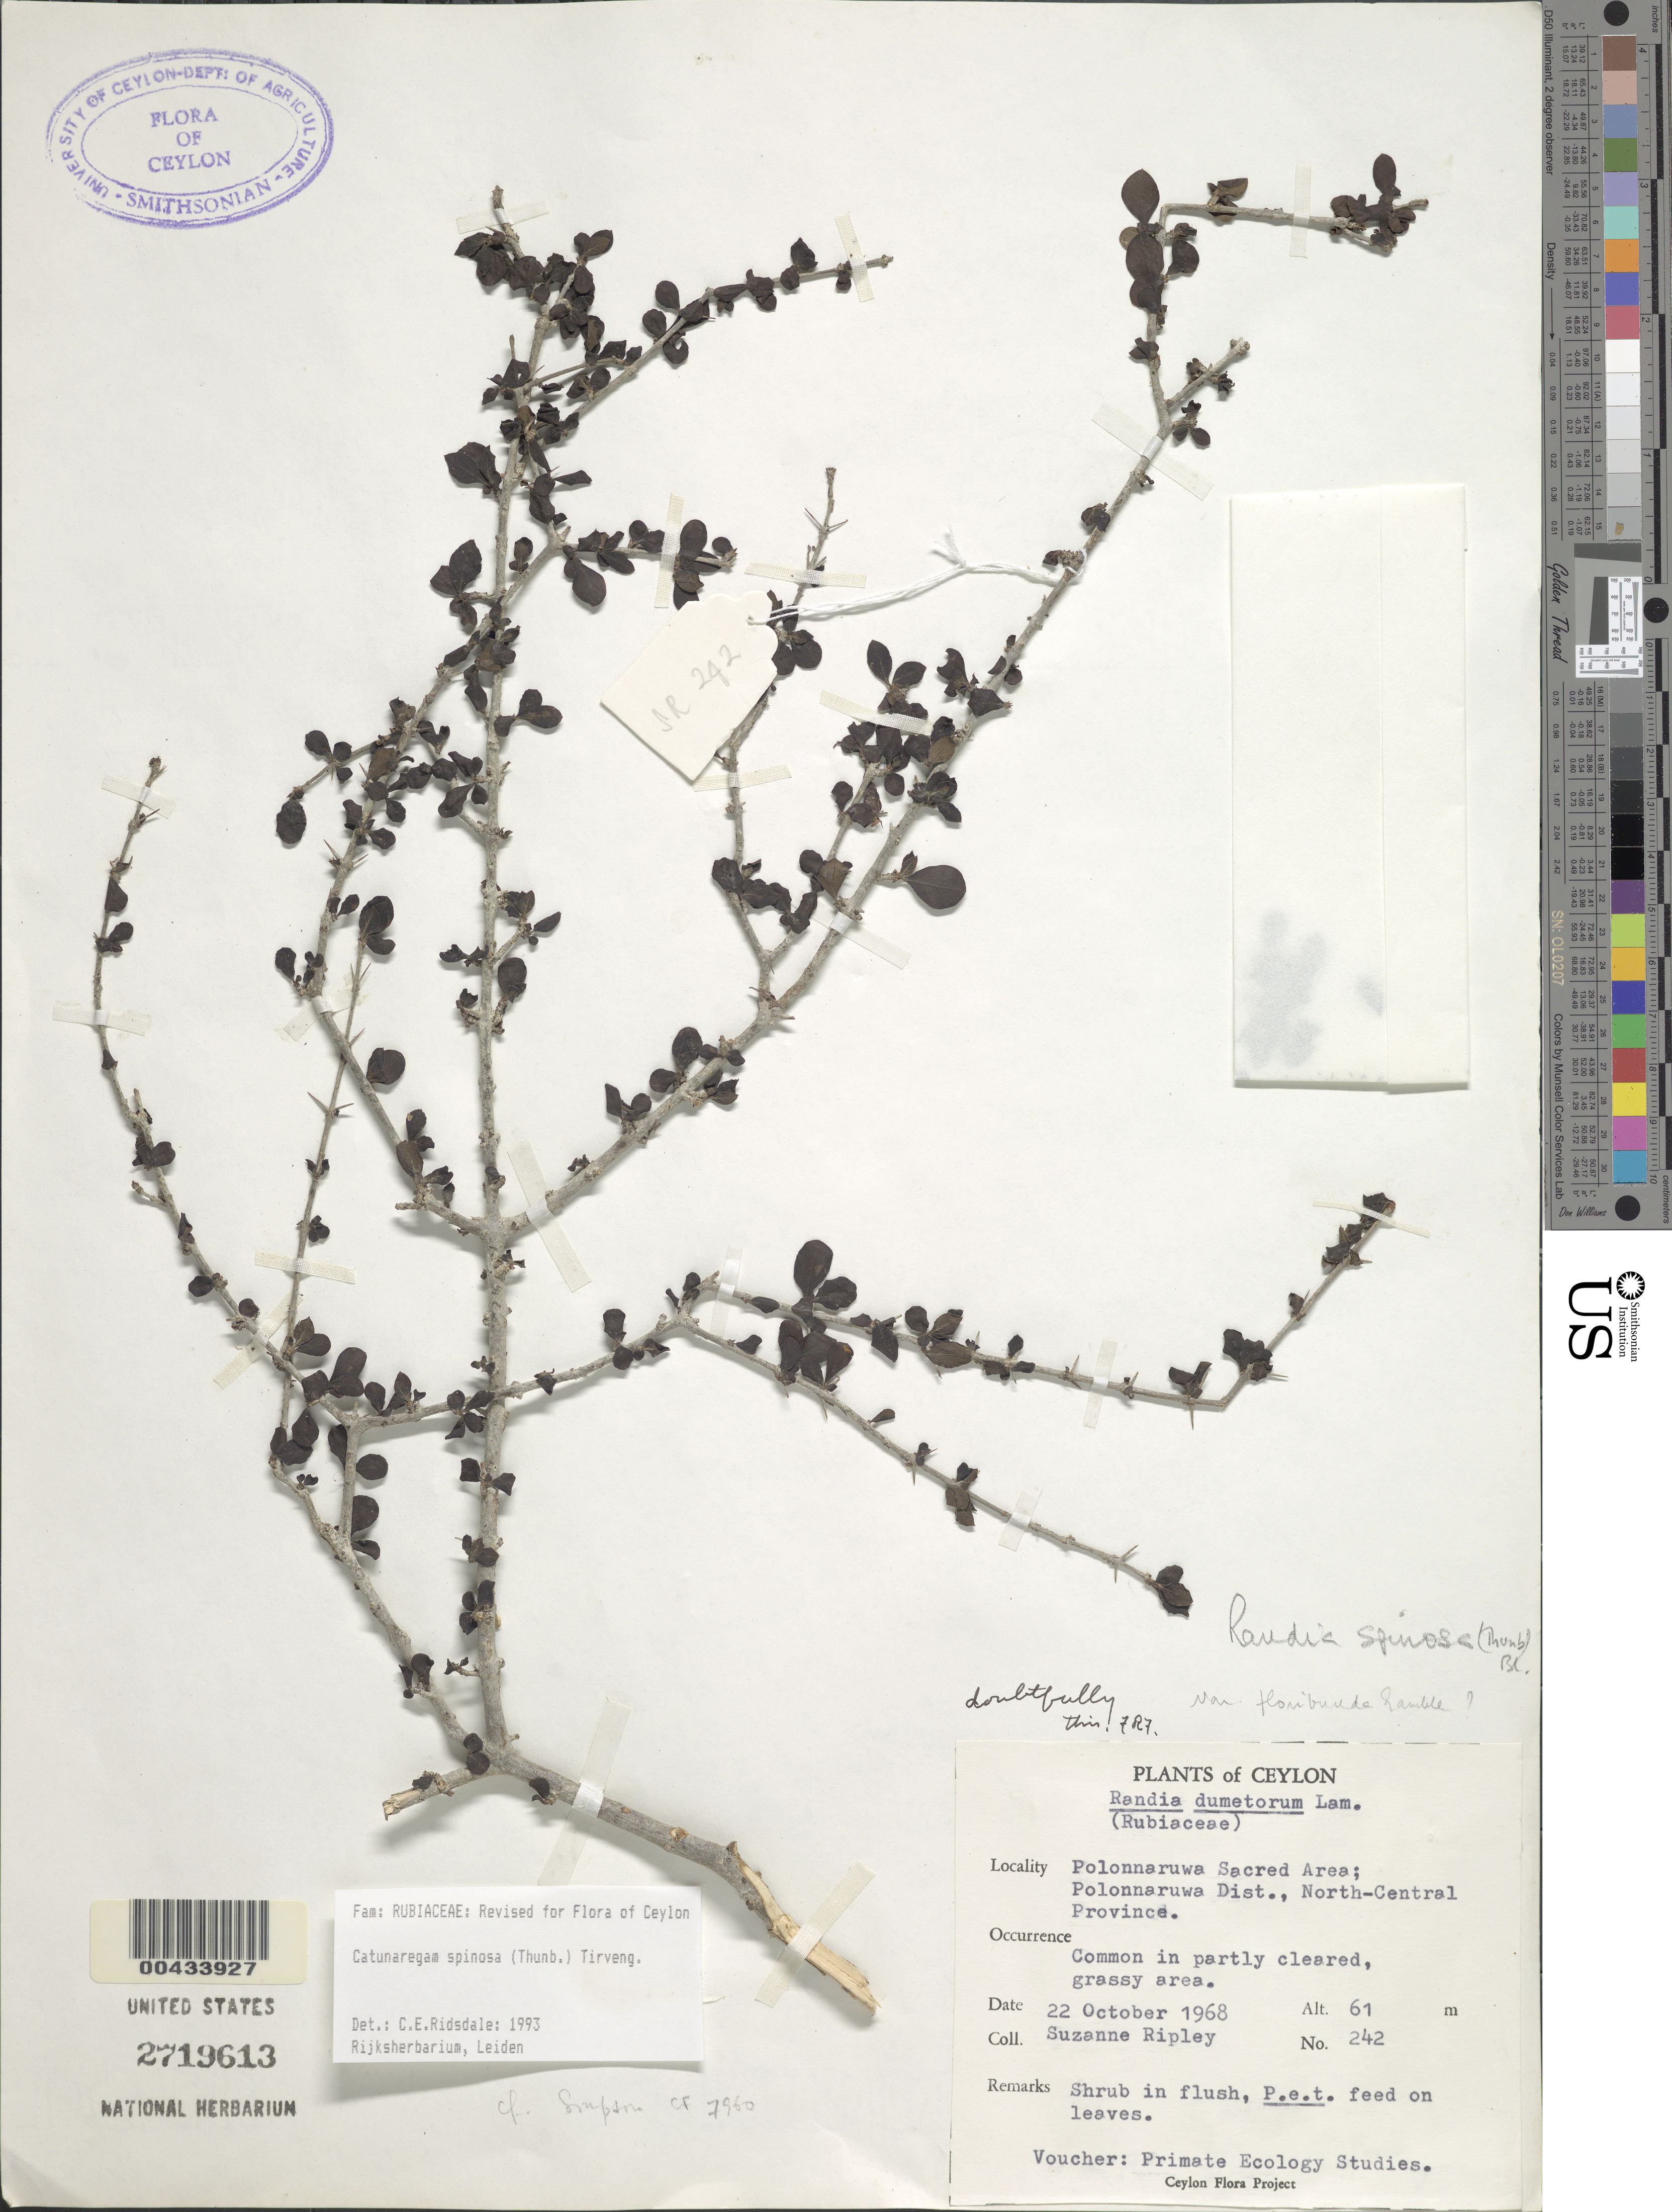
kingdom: Plantae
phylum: Tracheophyta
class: Magnoliopsida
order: Gentianales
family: Rubiaceae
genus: Catunaregam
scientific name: Catunaregam spinosa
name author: (Thunb.) Tirveng.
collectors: S. Ripley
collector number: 242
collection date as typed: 22 Oct 1968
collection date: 1968-10-22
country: Sri Lanka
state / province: North Central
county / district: Polonnaruwa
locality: Polonnaruwa Sacred Area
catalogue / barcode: US 2719613